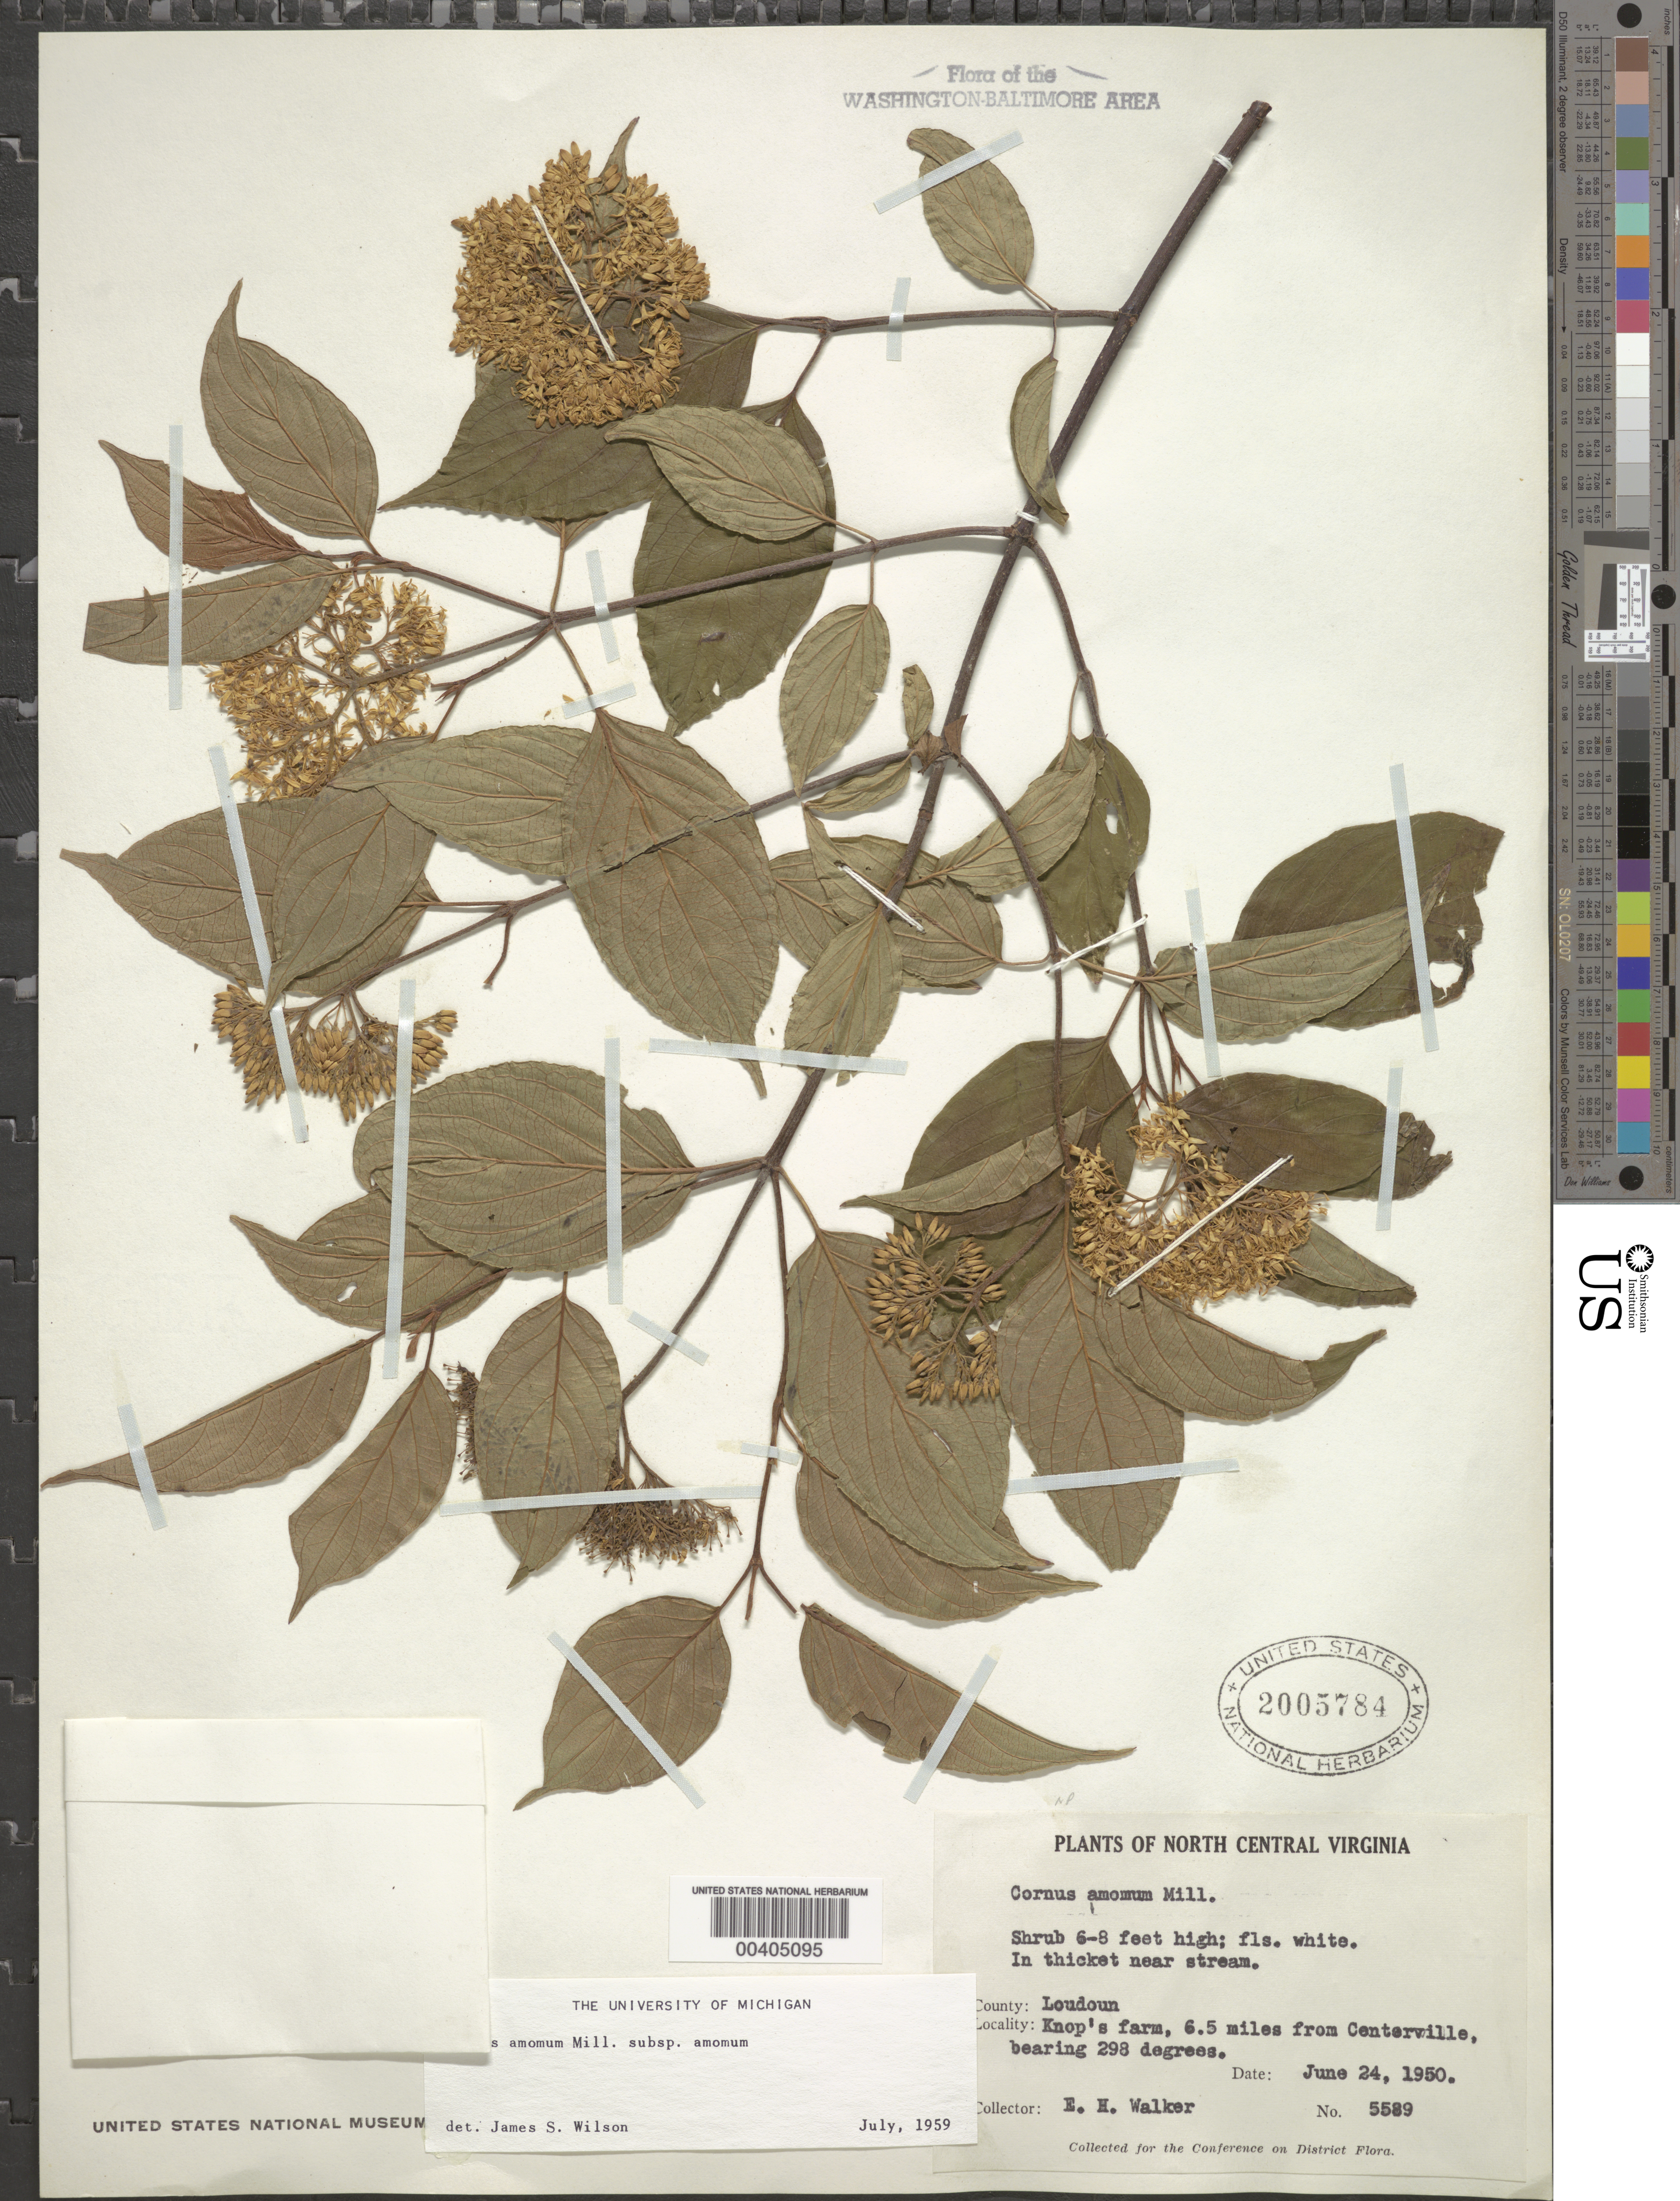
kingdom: Plantae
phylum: Tracheophyta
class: Magnoliopsida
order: Cornales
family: Cornaceae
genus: Cornus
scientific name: Cornus amomum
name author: Mill.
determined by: Wilson, J. S., (MICH), University of Michigan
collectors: E. H. Walker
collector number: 5589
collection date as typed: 24 Jun 1950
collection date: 1950-06-24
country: United States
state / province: Virginia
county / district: Loudoun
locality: Knop's Farm, 6.5 mi. from Centerville, bearing 298 Degrees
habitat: In thicket near stream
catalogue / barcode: US 2005784